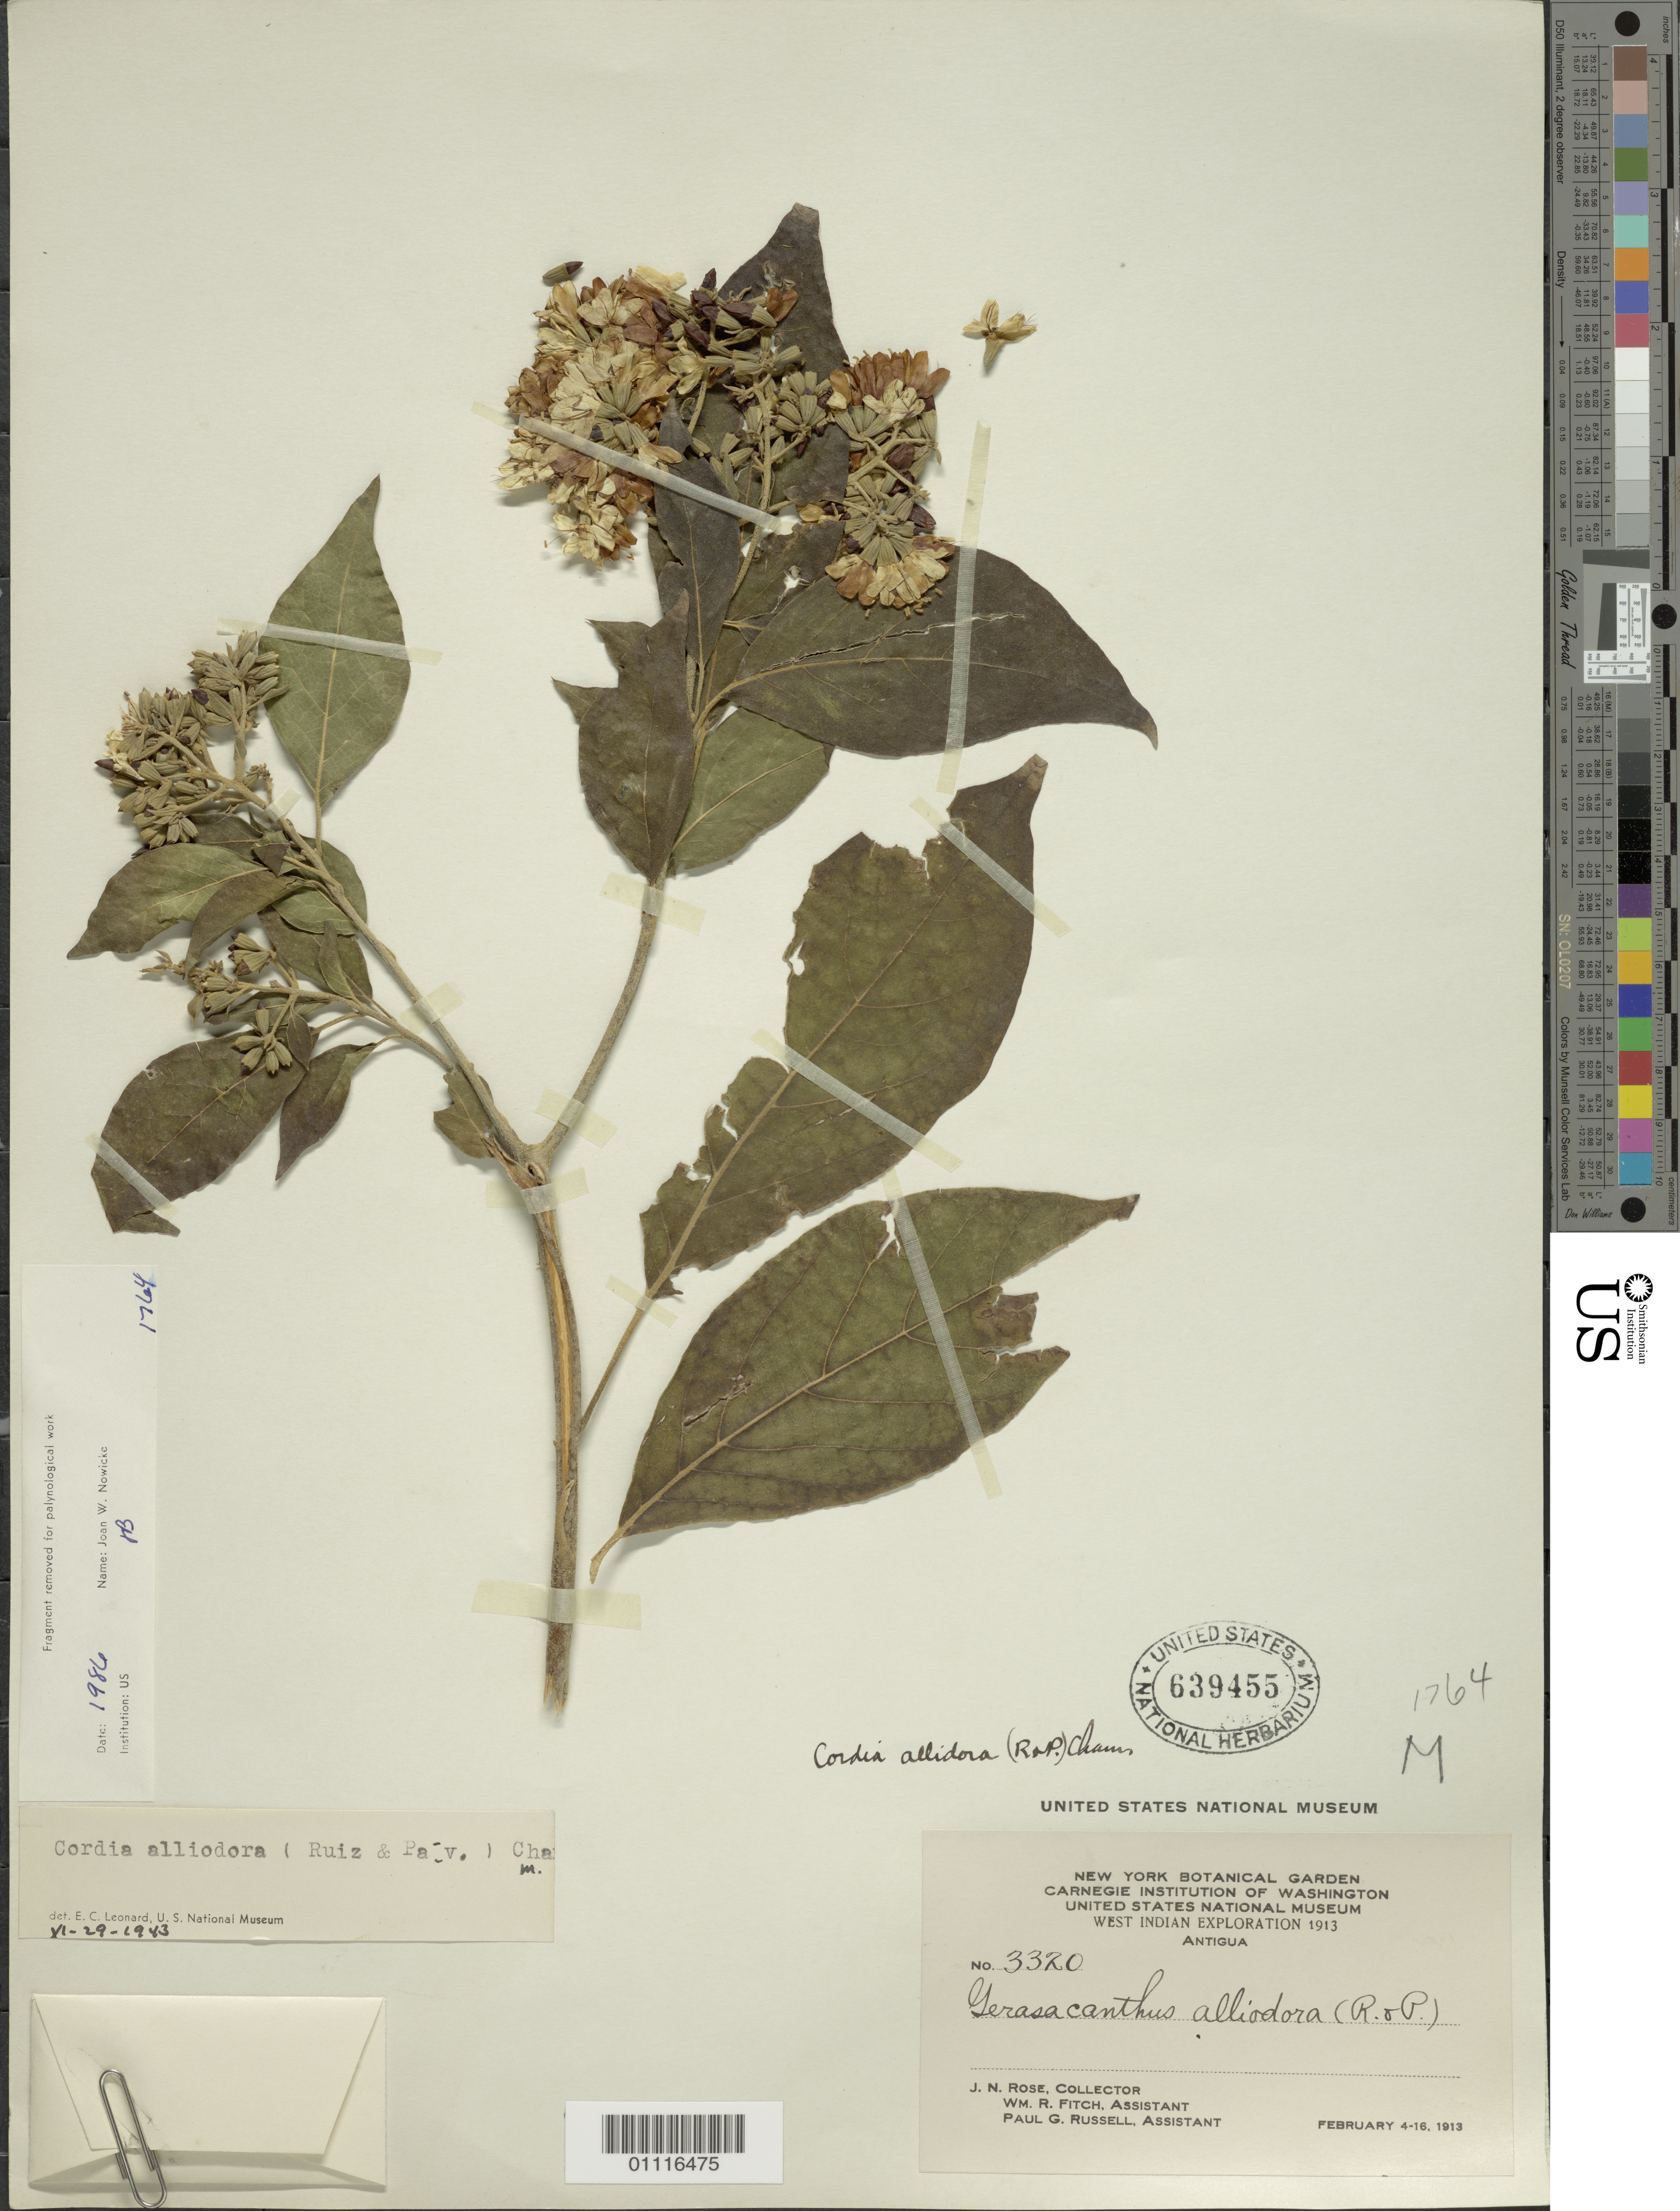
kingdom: Plantae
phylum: Tracheophyta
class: Magnoliopsida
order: Boraginales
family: Cordiaceae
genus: Cordia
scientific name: Cordia alliodora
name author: (Ruiz & Pav.) Oken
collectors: J. N. Rose, W. R. Fitch & P. G. Russell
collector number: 3320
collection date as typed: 04 Feb 1913 to 16 Feb 1913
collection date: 1913-02-04/1913-02-16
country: Antigua and Barbuda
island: Antigua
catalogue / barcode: US 639455